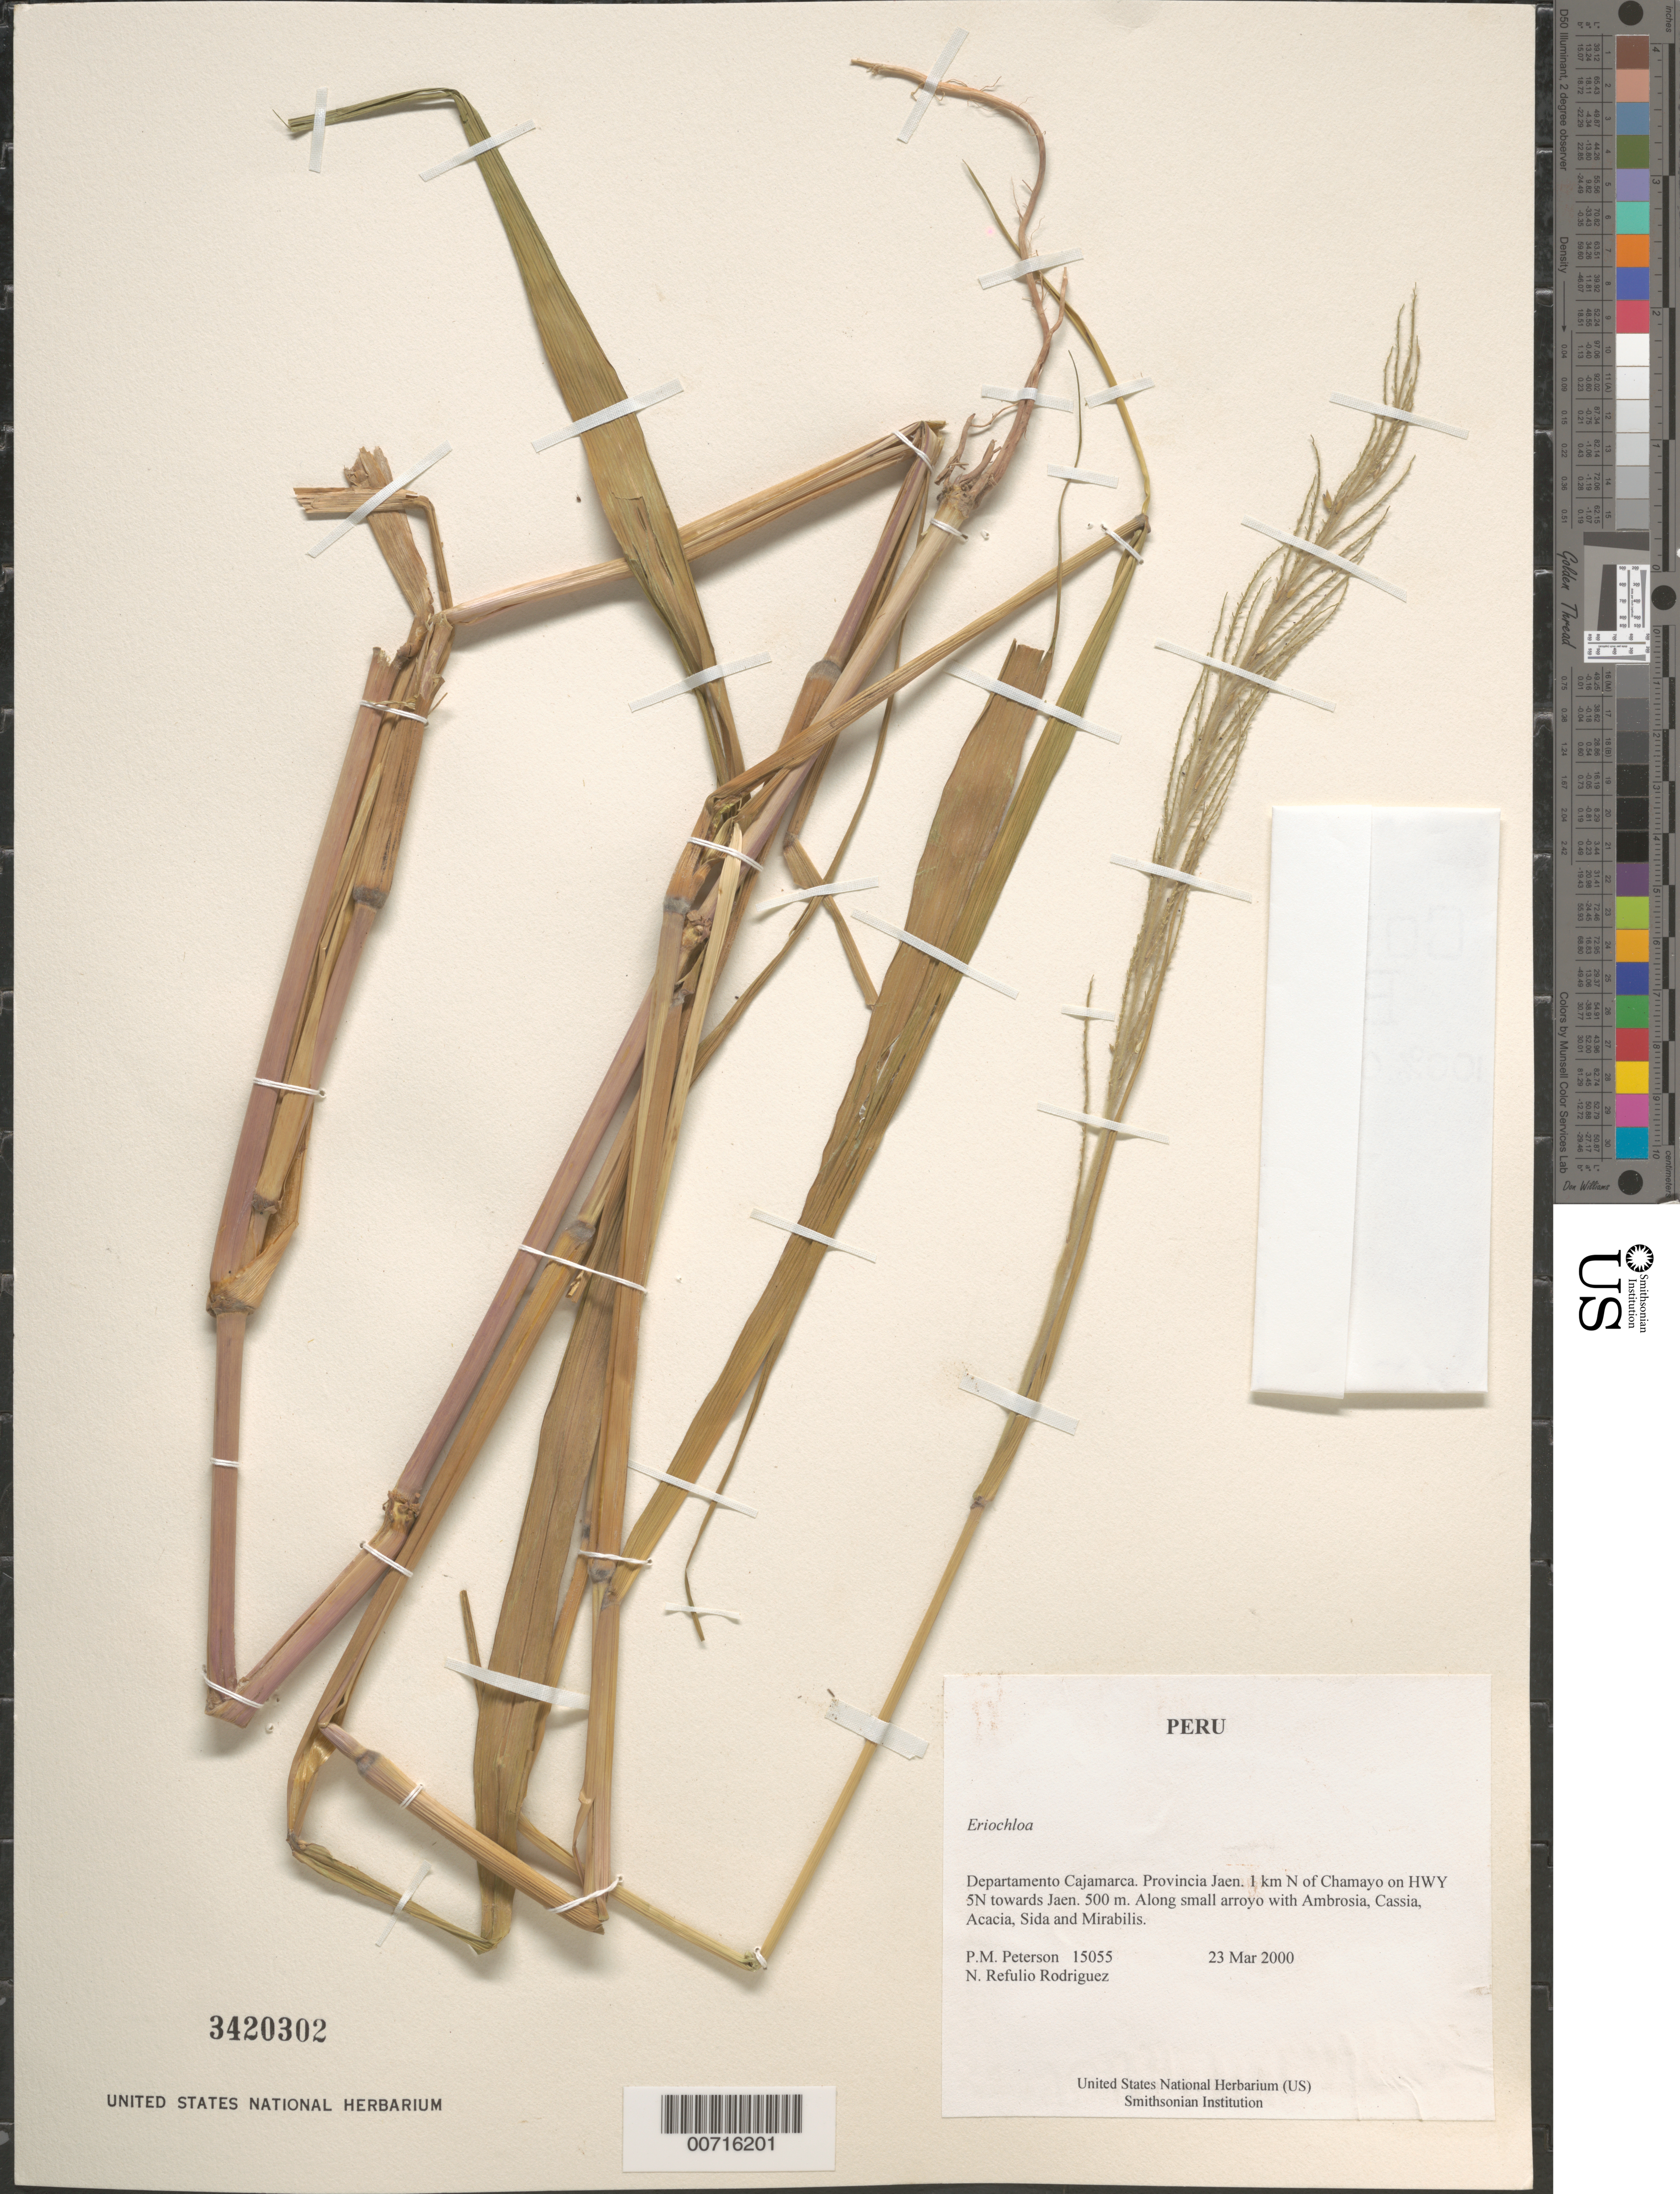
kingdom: Plantae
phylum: Tracheophyta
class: Liliopsida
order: Poales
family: Poaceae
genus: Eriochloa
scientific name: Eriochloa sp.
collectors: P. M. Peterson & N. Refulio-Rodríguez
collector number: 15055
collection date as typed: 23 Mar 2000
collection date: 2000-03-23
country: Peru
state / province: Cajamarca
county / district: Jaén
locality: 1 km N of Chamayo on HWY 5N towards Jaen.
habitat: Along small arroyo with Ambrosia, Cassia, Acacia, Sida and Mirabilis.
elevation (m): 500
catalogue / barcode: US 3420302